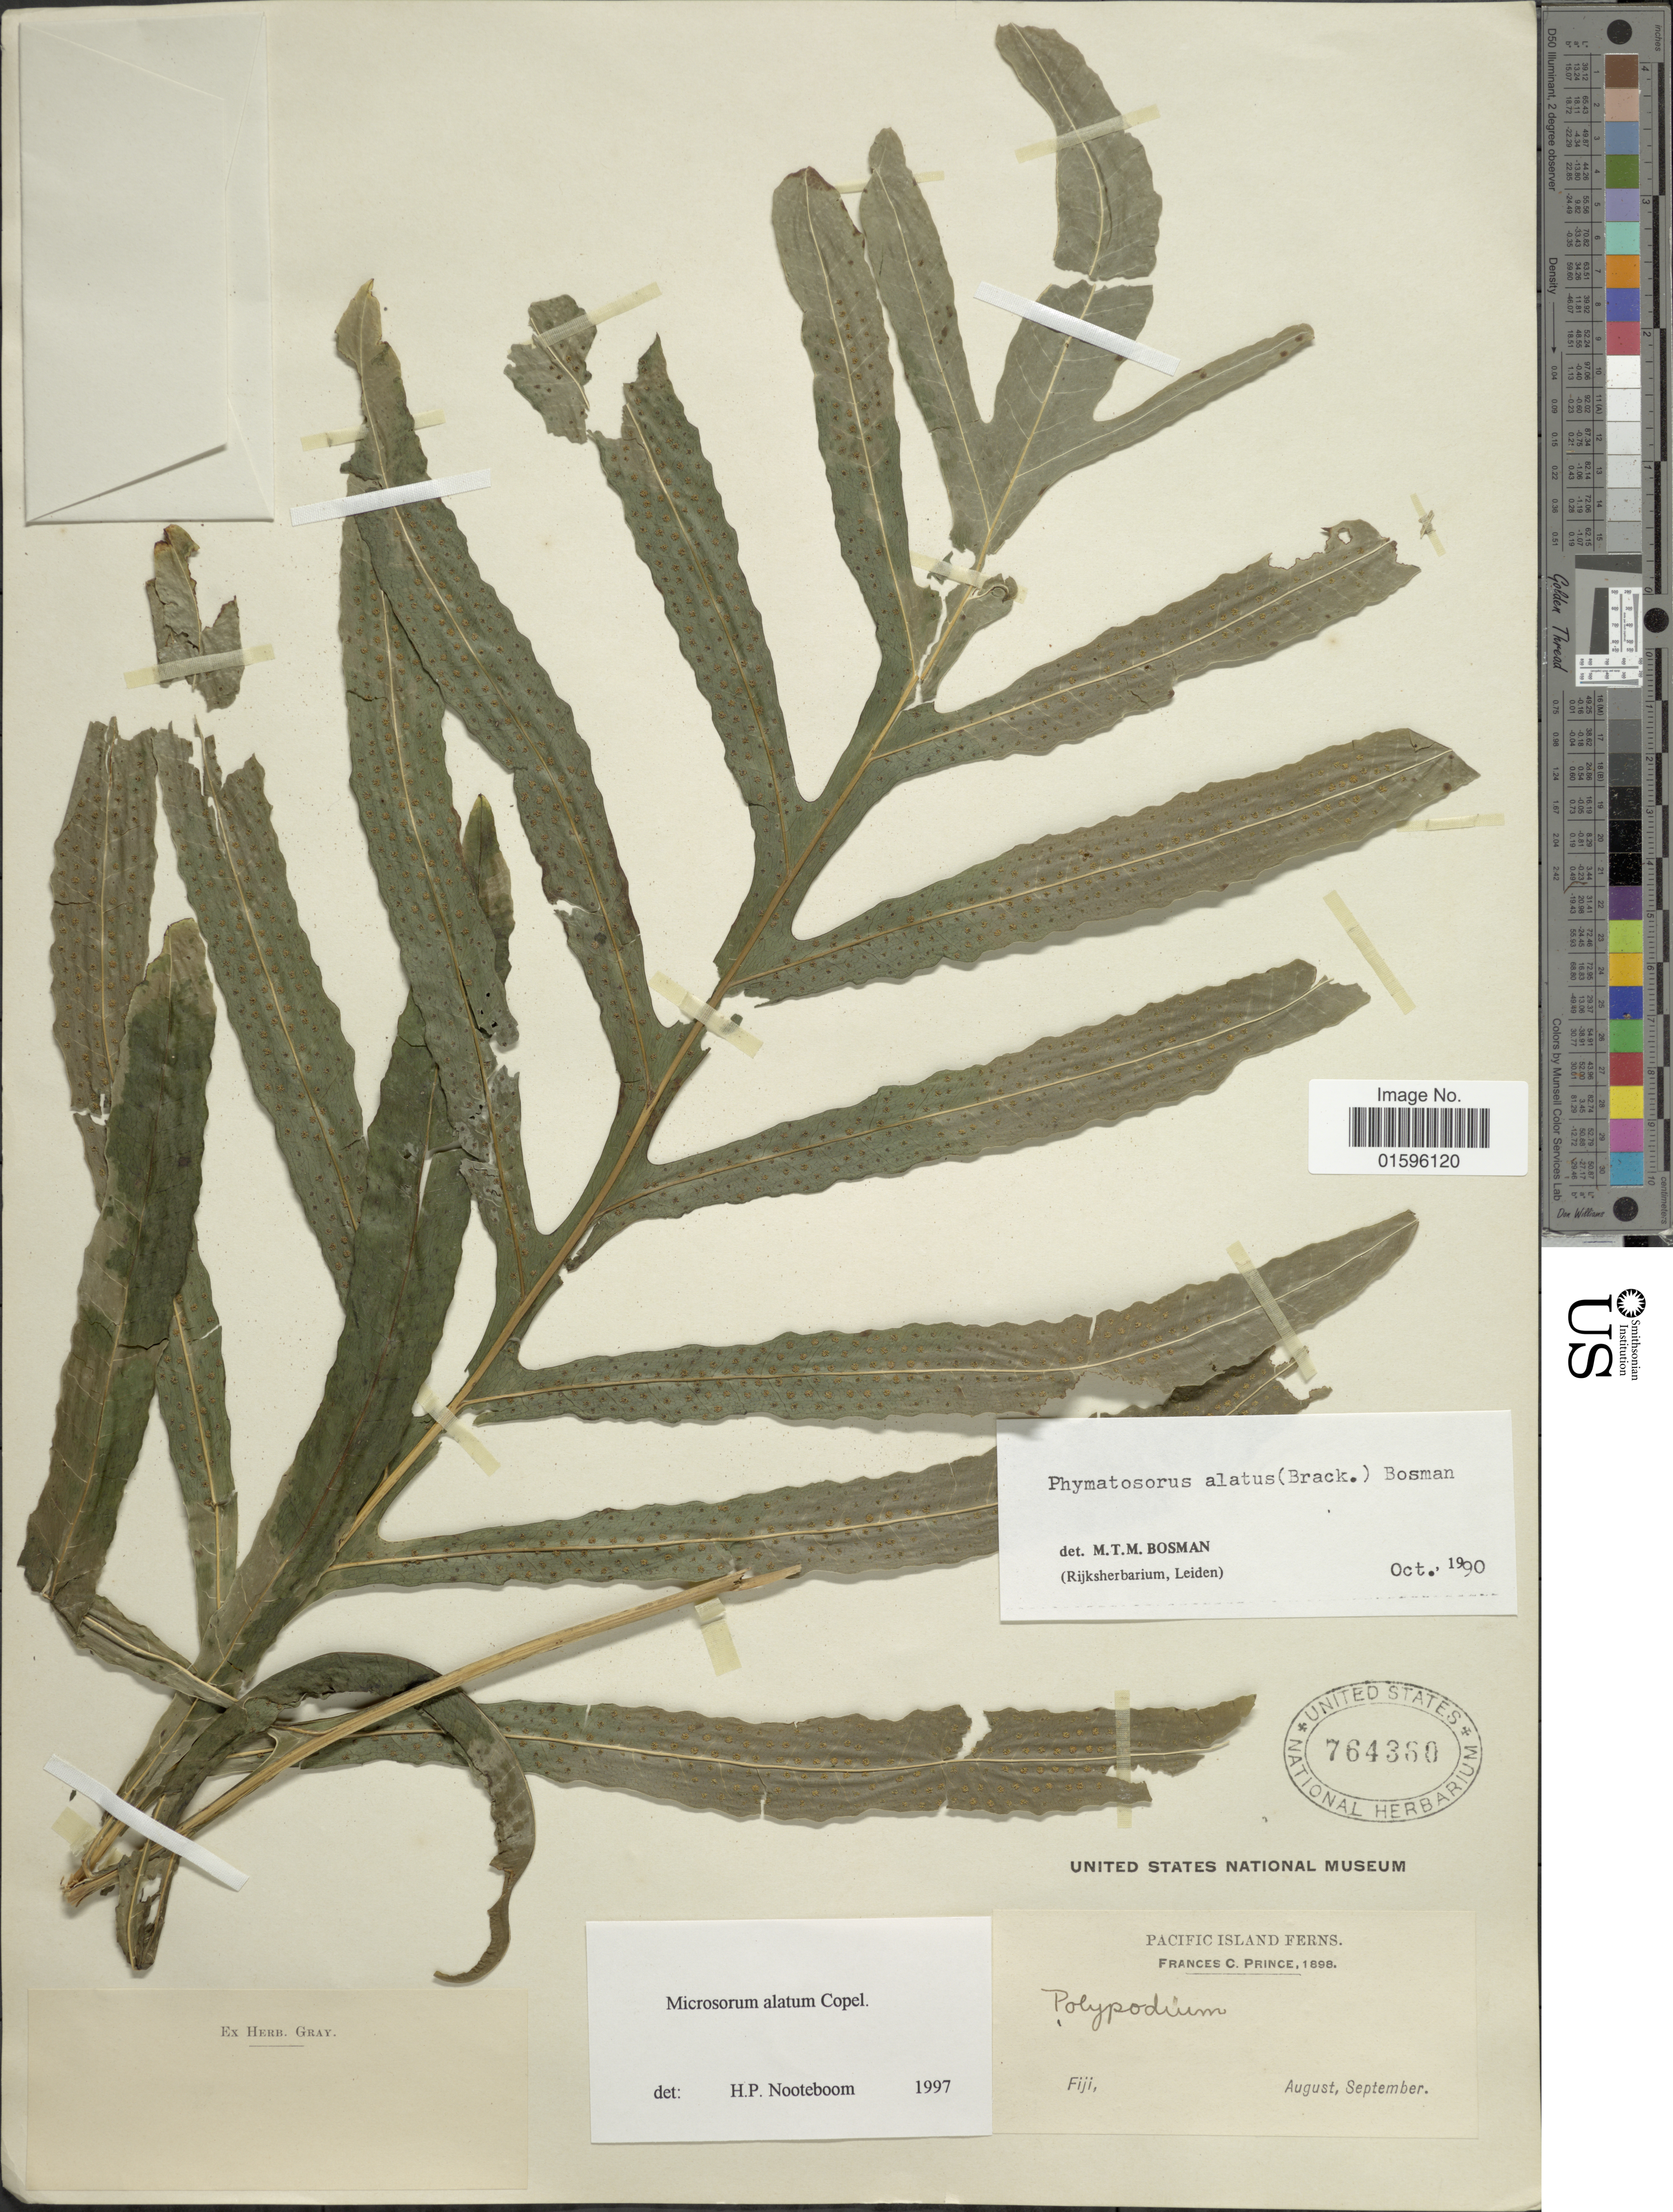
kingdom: Plantae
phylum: Tracheophyta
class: Polypodiopsida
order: Polypodiales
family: Polypodiaceae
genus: Polypodium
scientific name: Polypodium alatum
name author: (Brack.) Hook.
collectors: F. Prince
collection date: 1898-08/1898-09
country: Fiji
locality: Pacific Island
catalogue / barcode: US 764360